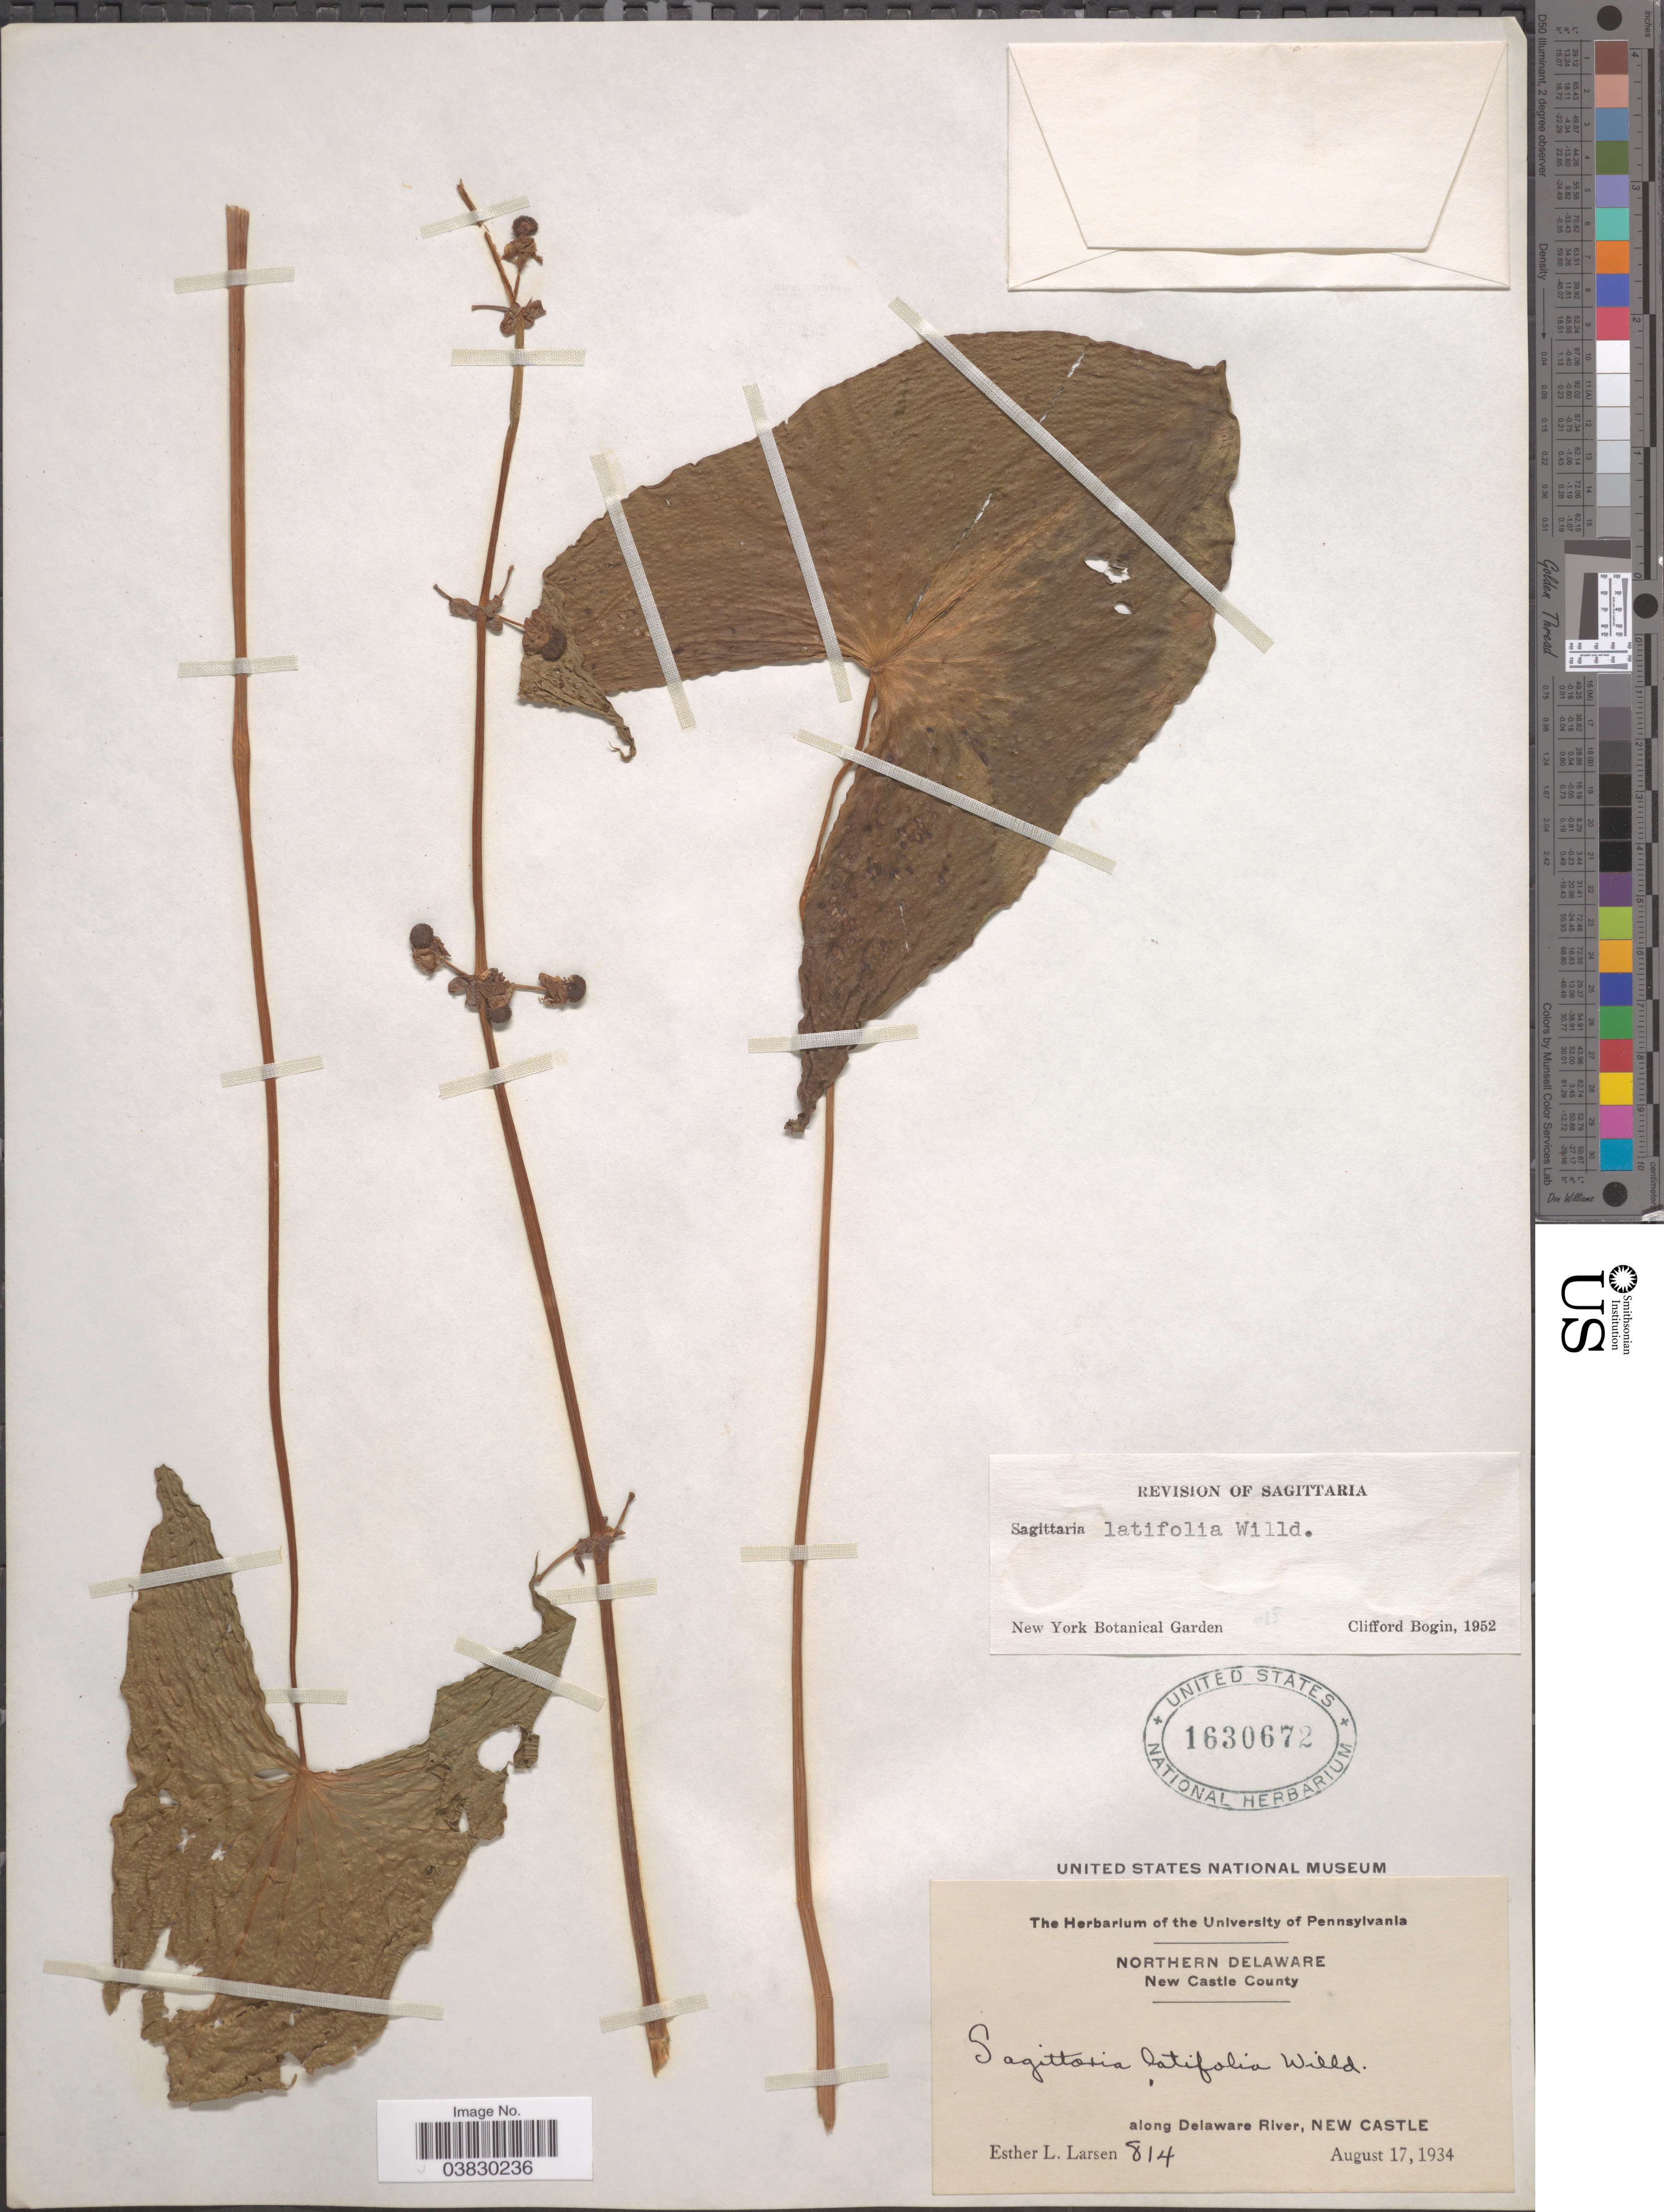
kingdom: Plantae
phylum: Tracheophyta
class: Liliopsida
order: Alismatales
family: Alismataceae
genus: Sagittaria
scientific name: Sagittaria latifolia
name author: Willd.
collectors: E. Larsen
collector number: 814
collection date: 1934-08-17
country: United States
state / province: Delaware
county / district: New Castle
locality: Northern Delaware. New Castle County. Along Delaware River, New Castle.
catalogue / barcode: US 1630672